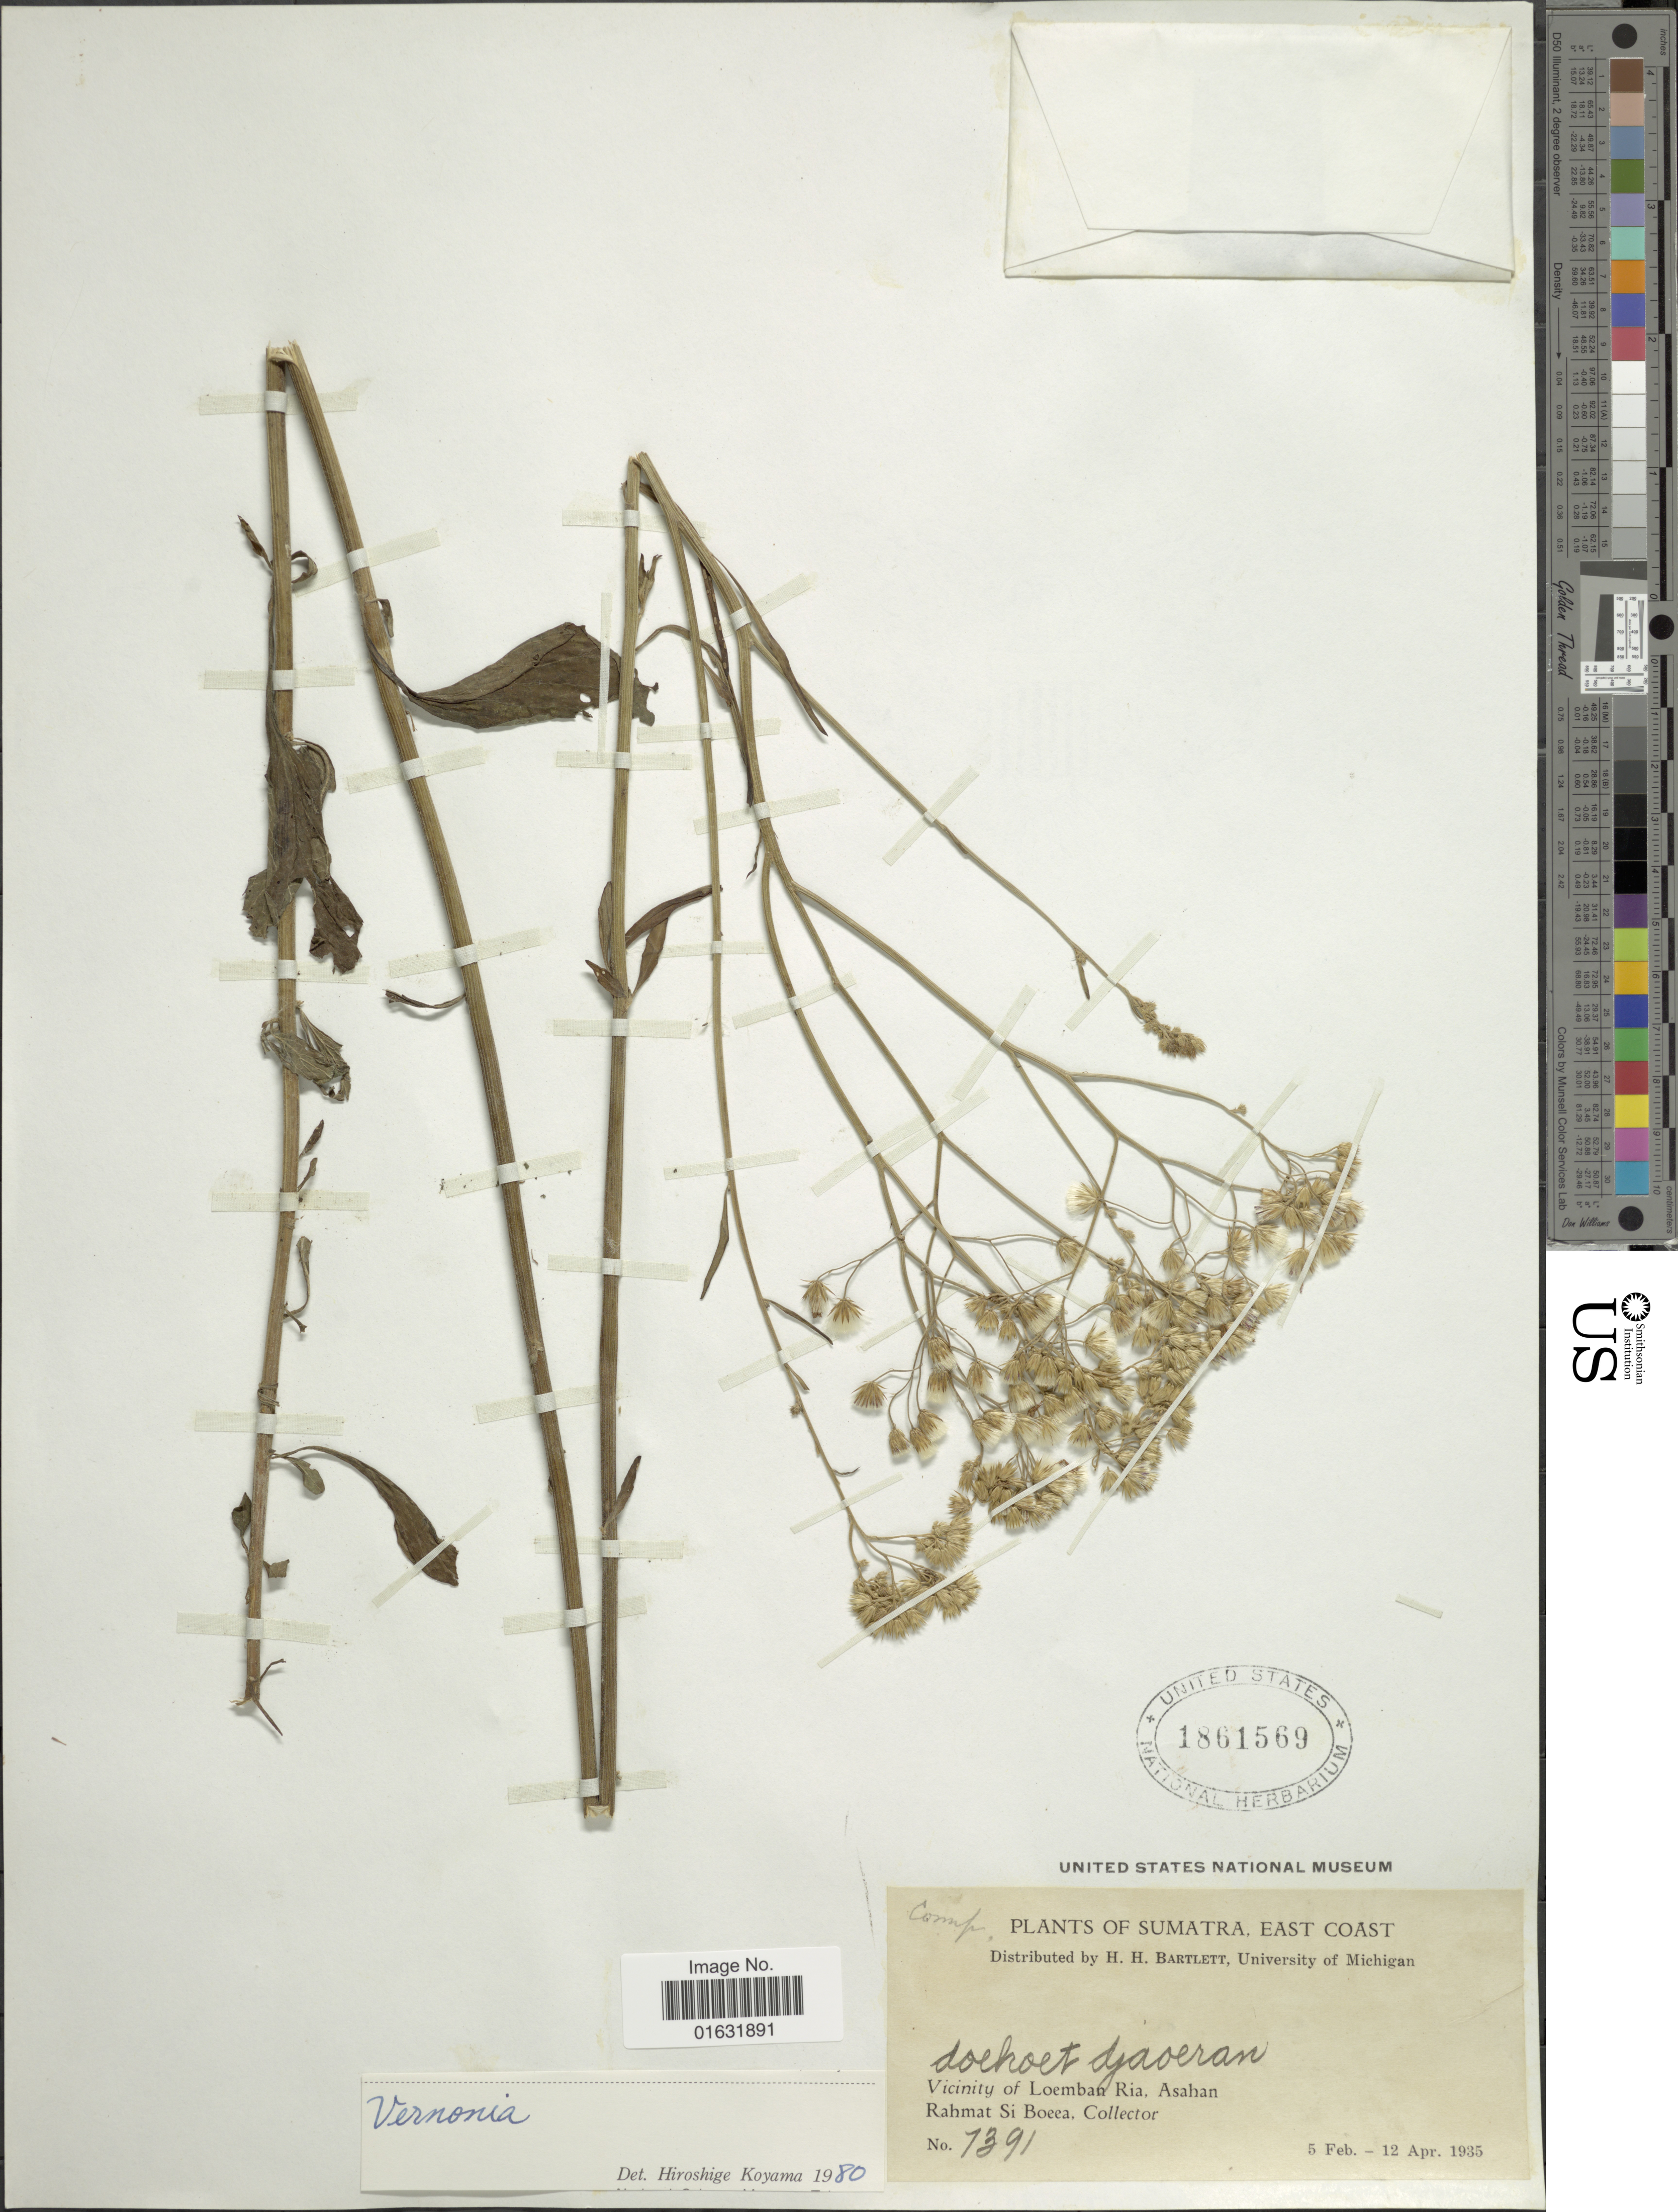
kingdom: Plantae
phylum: Tracheophyta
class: Magnoliopsida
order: Asterales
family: Asteraceae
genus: Cyanthillium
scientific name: Cyanthillium conyzoides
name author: (DC. in Wight) H. Rob.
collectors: Rahmat Si Boeea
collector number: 7391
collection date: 1935-02-05/1935-04-12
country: Indonesia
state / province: Sumatra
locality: East Coast, doekoet djaoeram, Vicinity of Loemban Ria, Asahan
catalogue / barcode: US 1861569